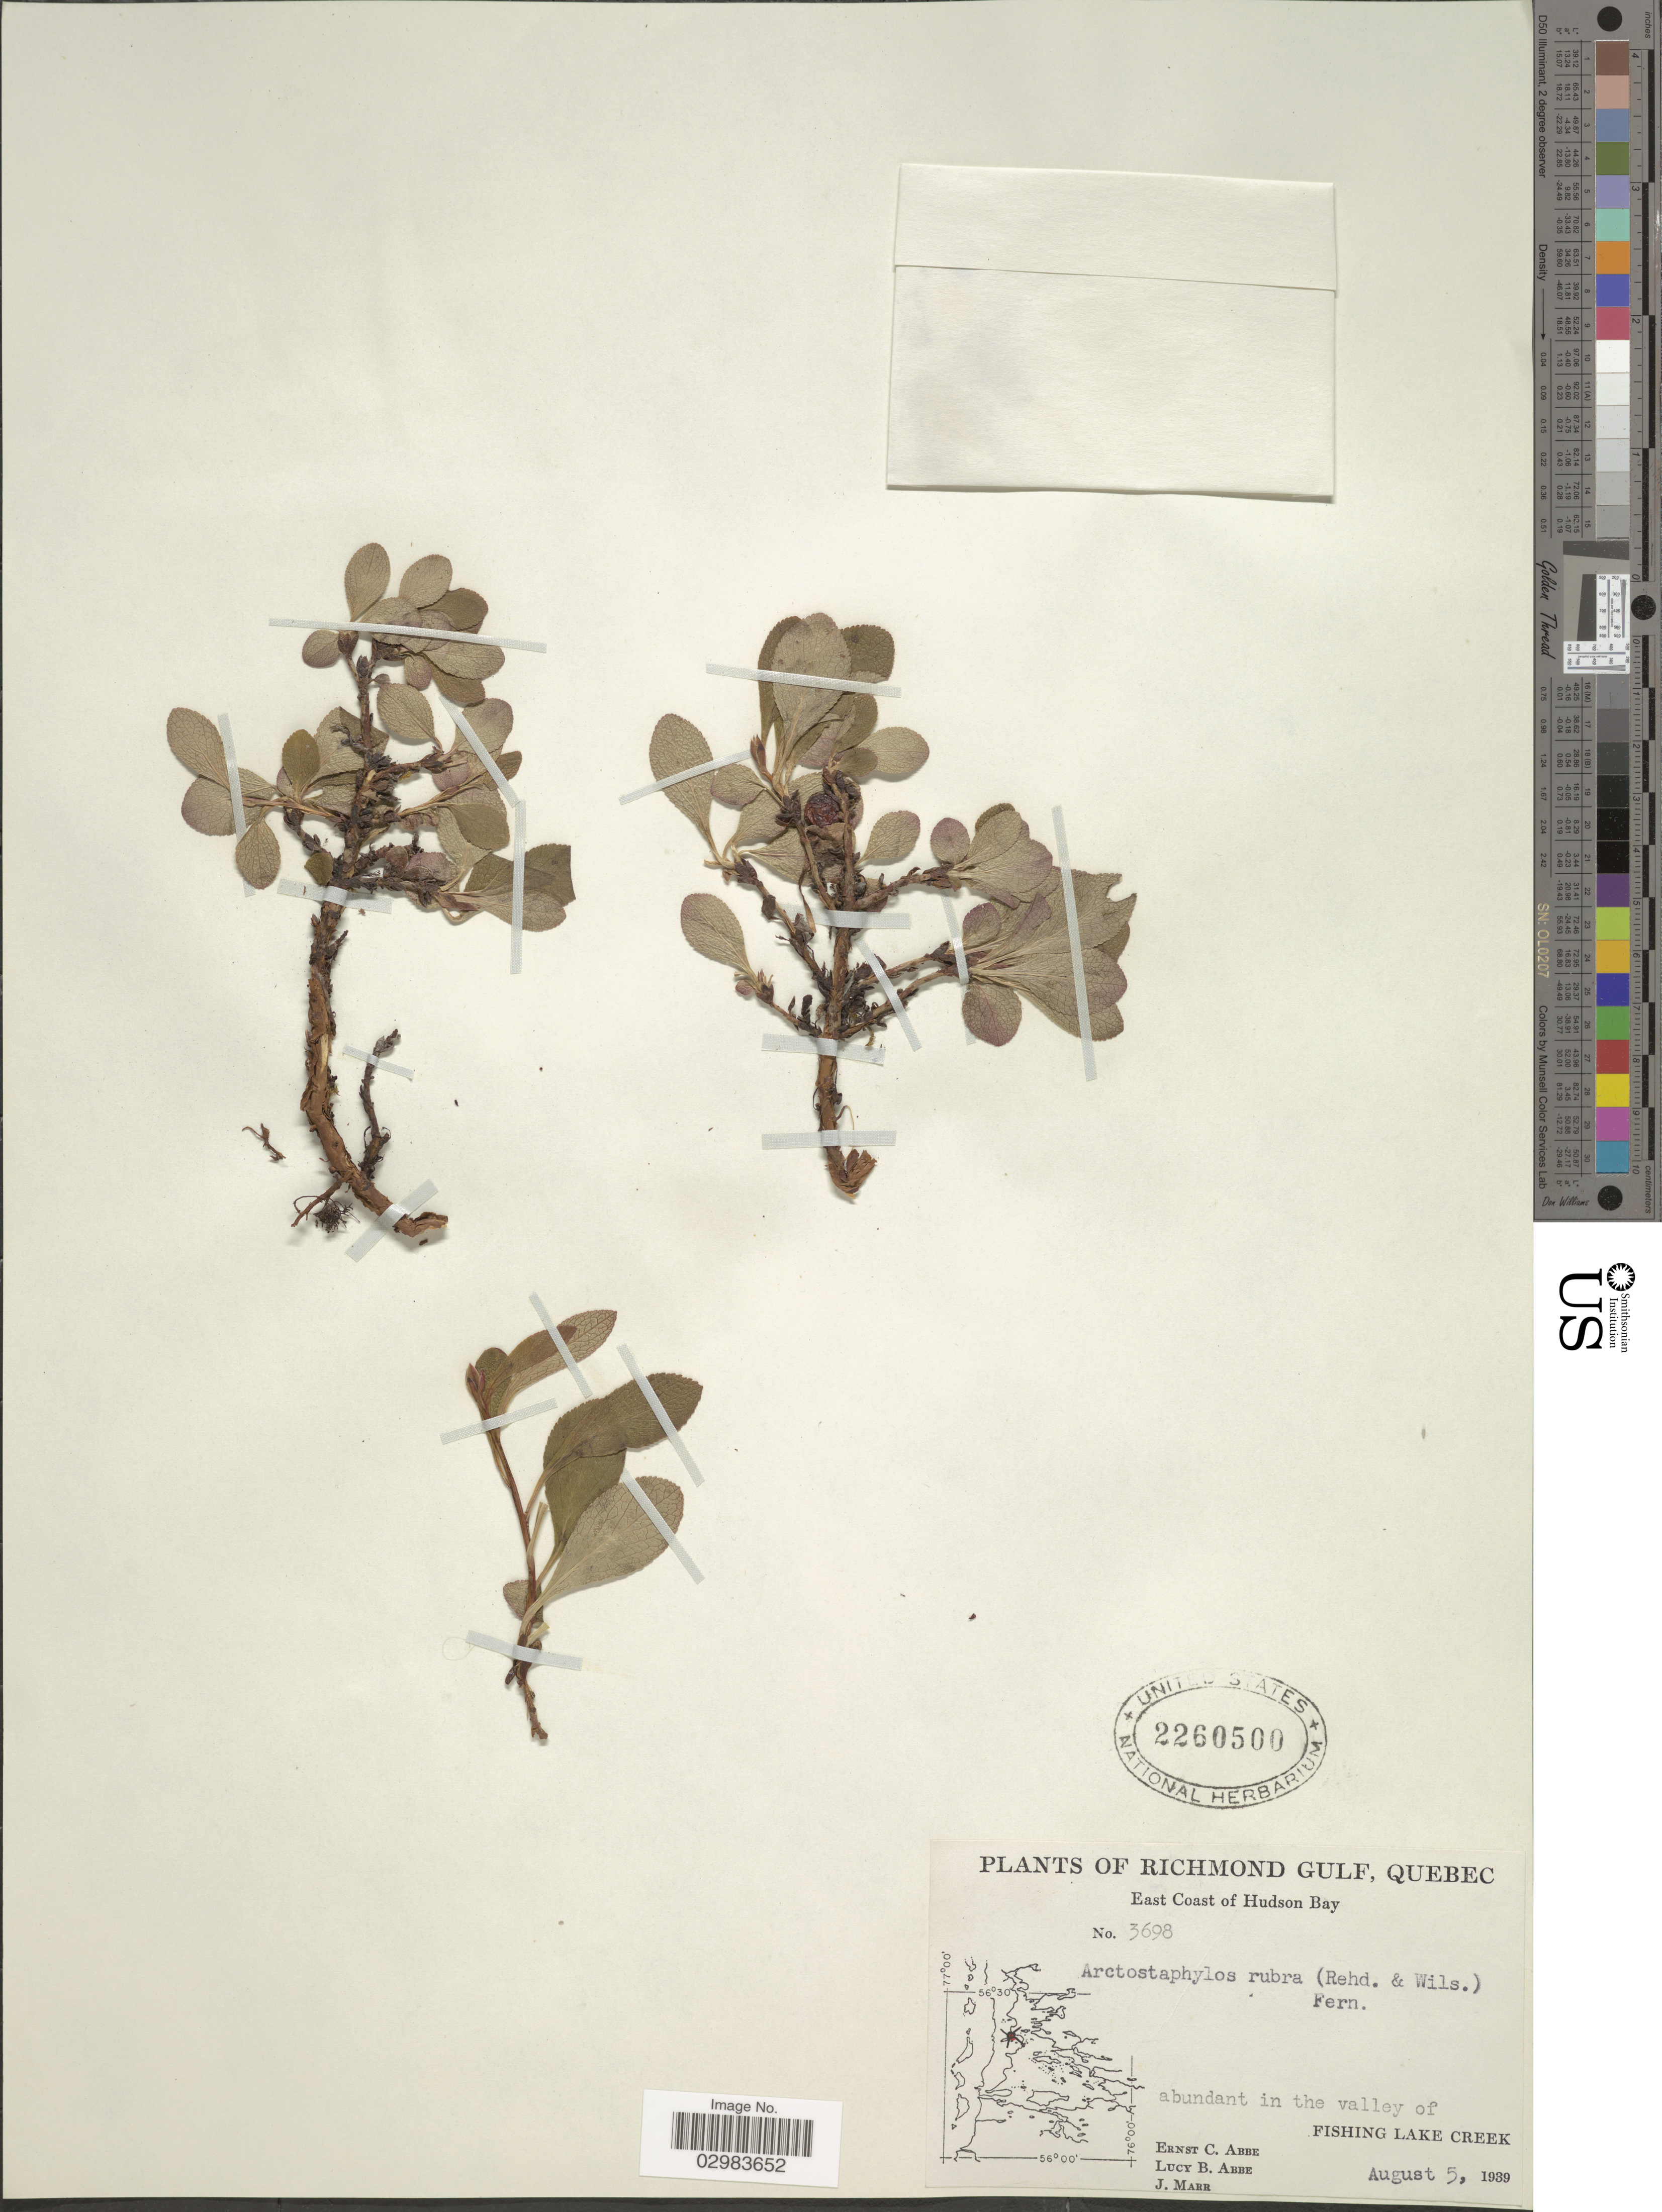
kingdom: Plantae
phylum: Tracheophyta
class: Magnoliopsida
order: Ericales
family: Ericaceae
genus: Arctostaphylos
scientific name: Arctostaphylos alpina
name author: (L.) Spreng.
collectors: E. C. Abbe, L. B. Abbe & J. Marr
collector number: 3698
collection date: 1939-08-05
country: Canada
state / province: Quebec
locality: Richmond Gulf. East Coast of Hudson Bay. Abundant in the valley of Fishing Lake Creek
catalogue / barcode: US 2260500